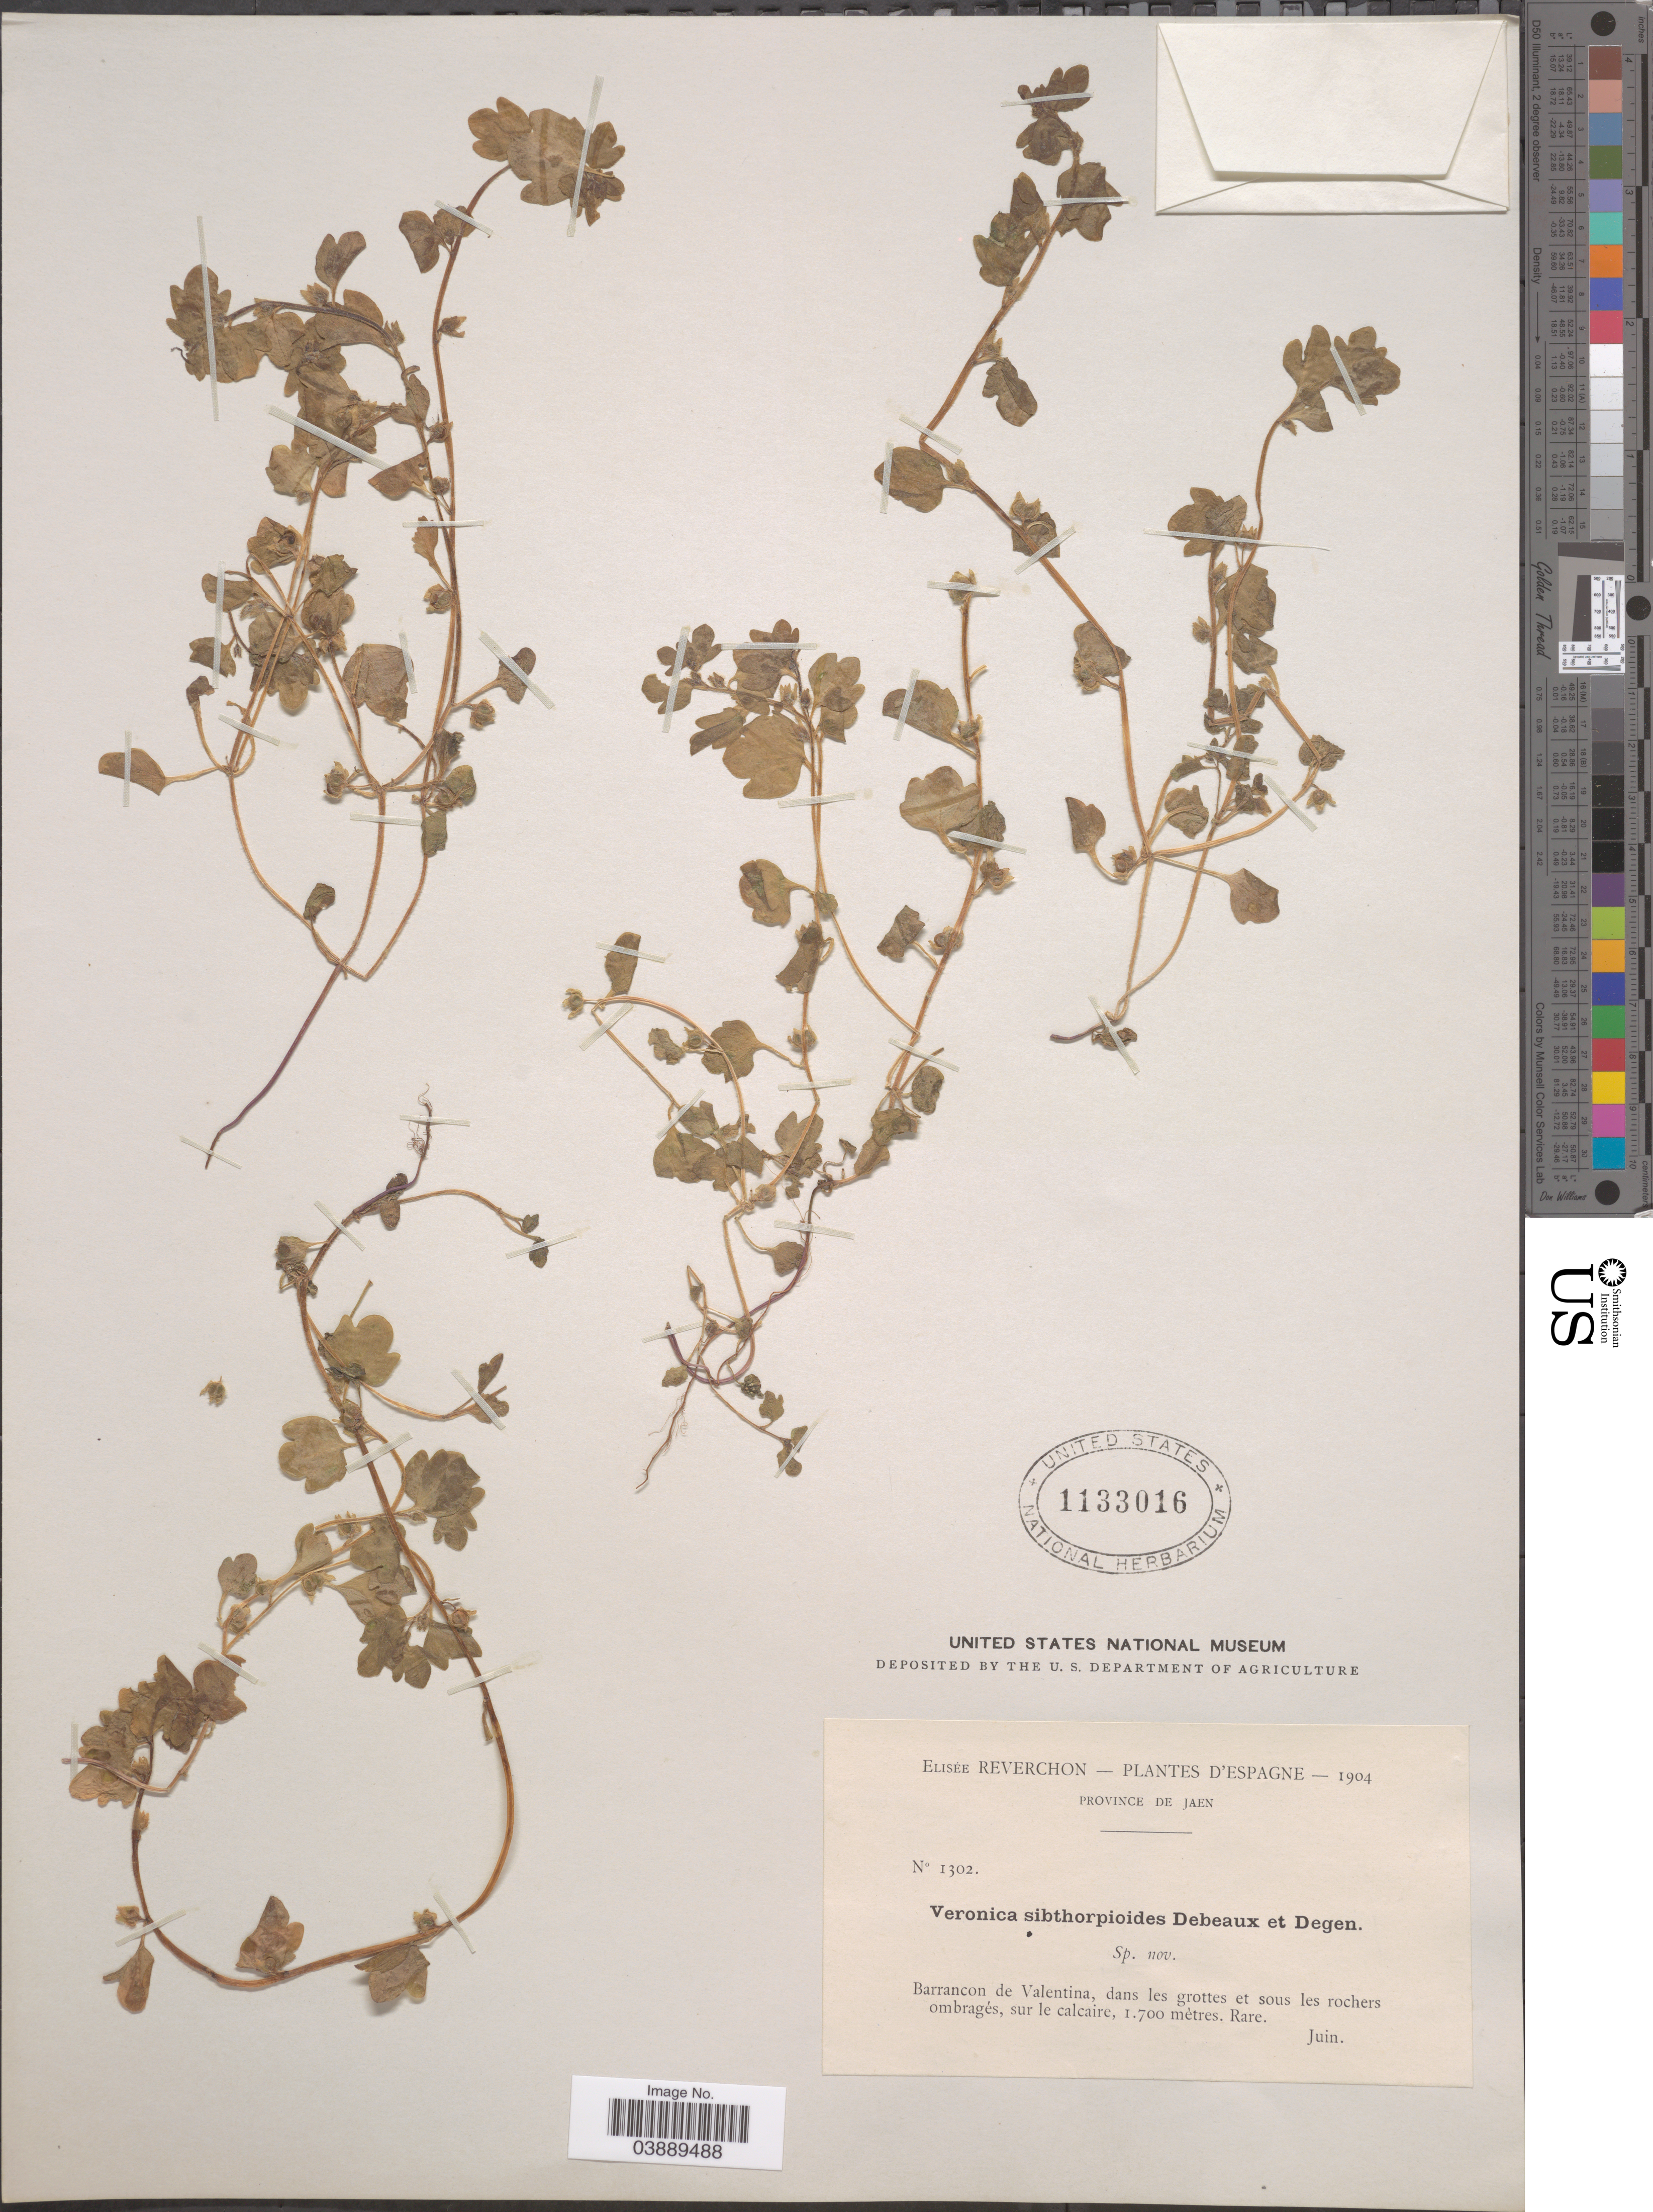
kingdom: Plantae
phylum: Tracheophyta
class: Magnoliopsida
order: Lamiales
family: Plantaginaceae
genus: Veronica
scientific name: Veronica sibthorpoides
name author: Debeaux ex Degen & Herv.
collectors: E. Reverchon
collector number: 1302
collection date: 1904-06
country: Spain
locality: Barrancon de Valentina, dans les grottes et sous les rochers ombragés, sur le calcaire.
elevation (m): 1700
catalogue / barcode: US 1133016